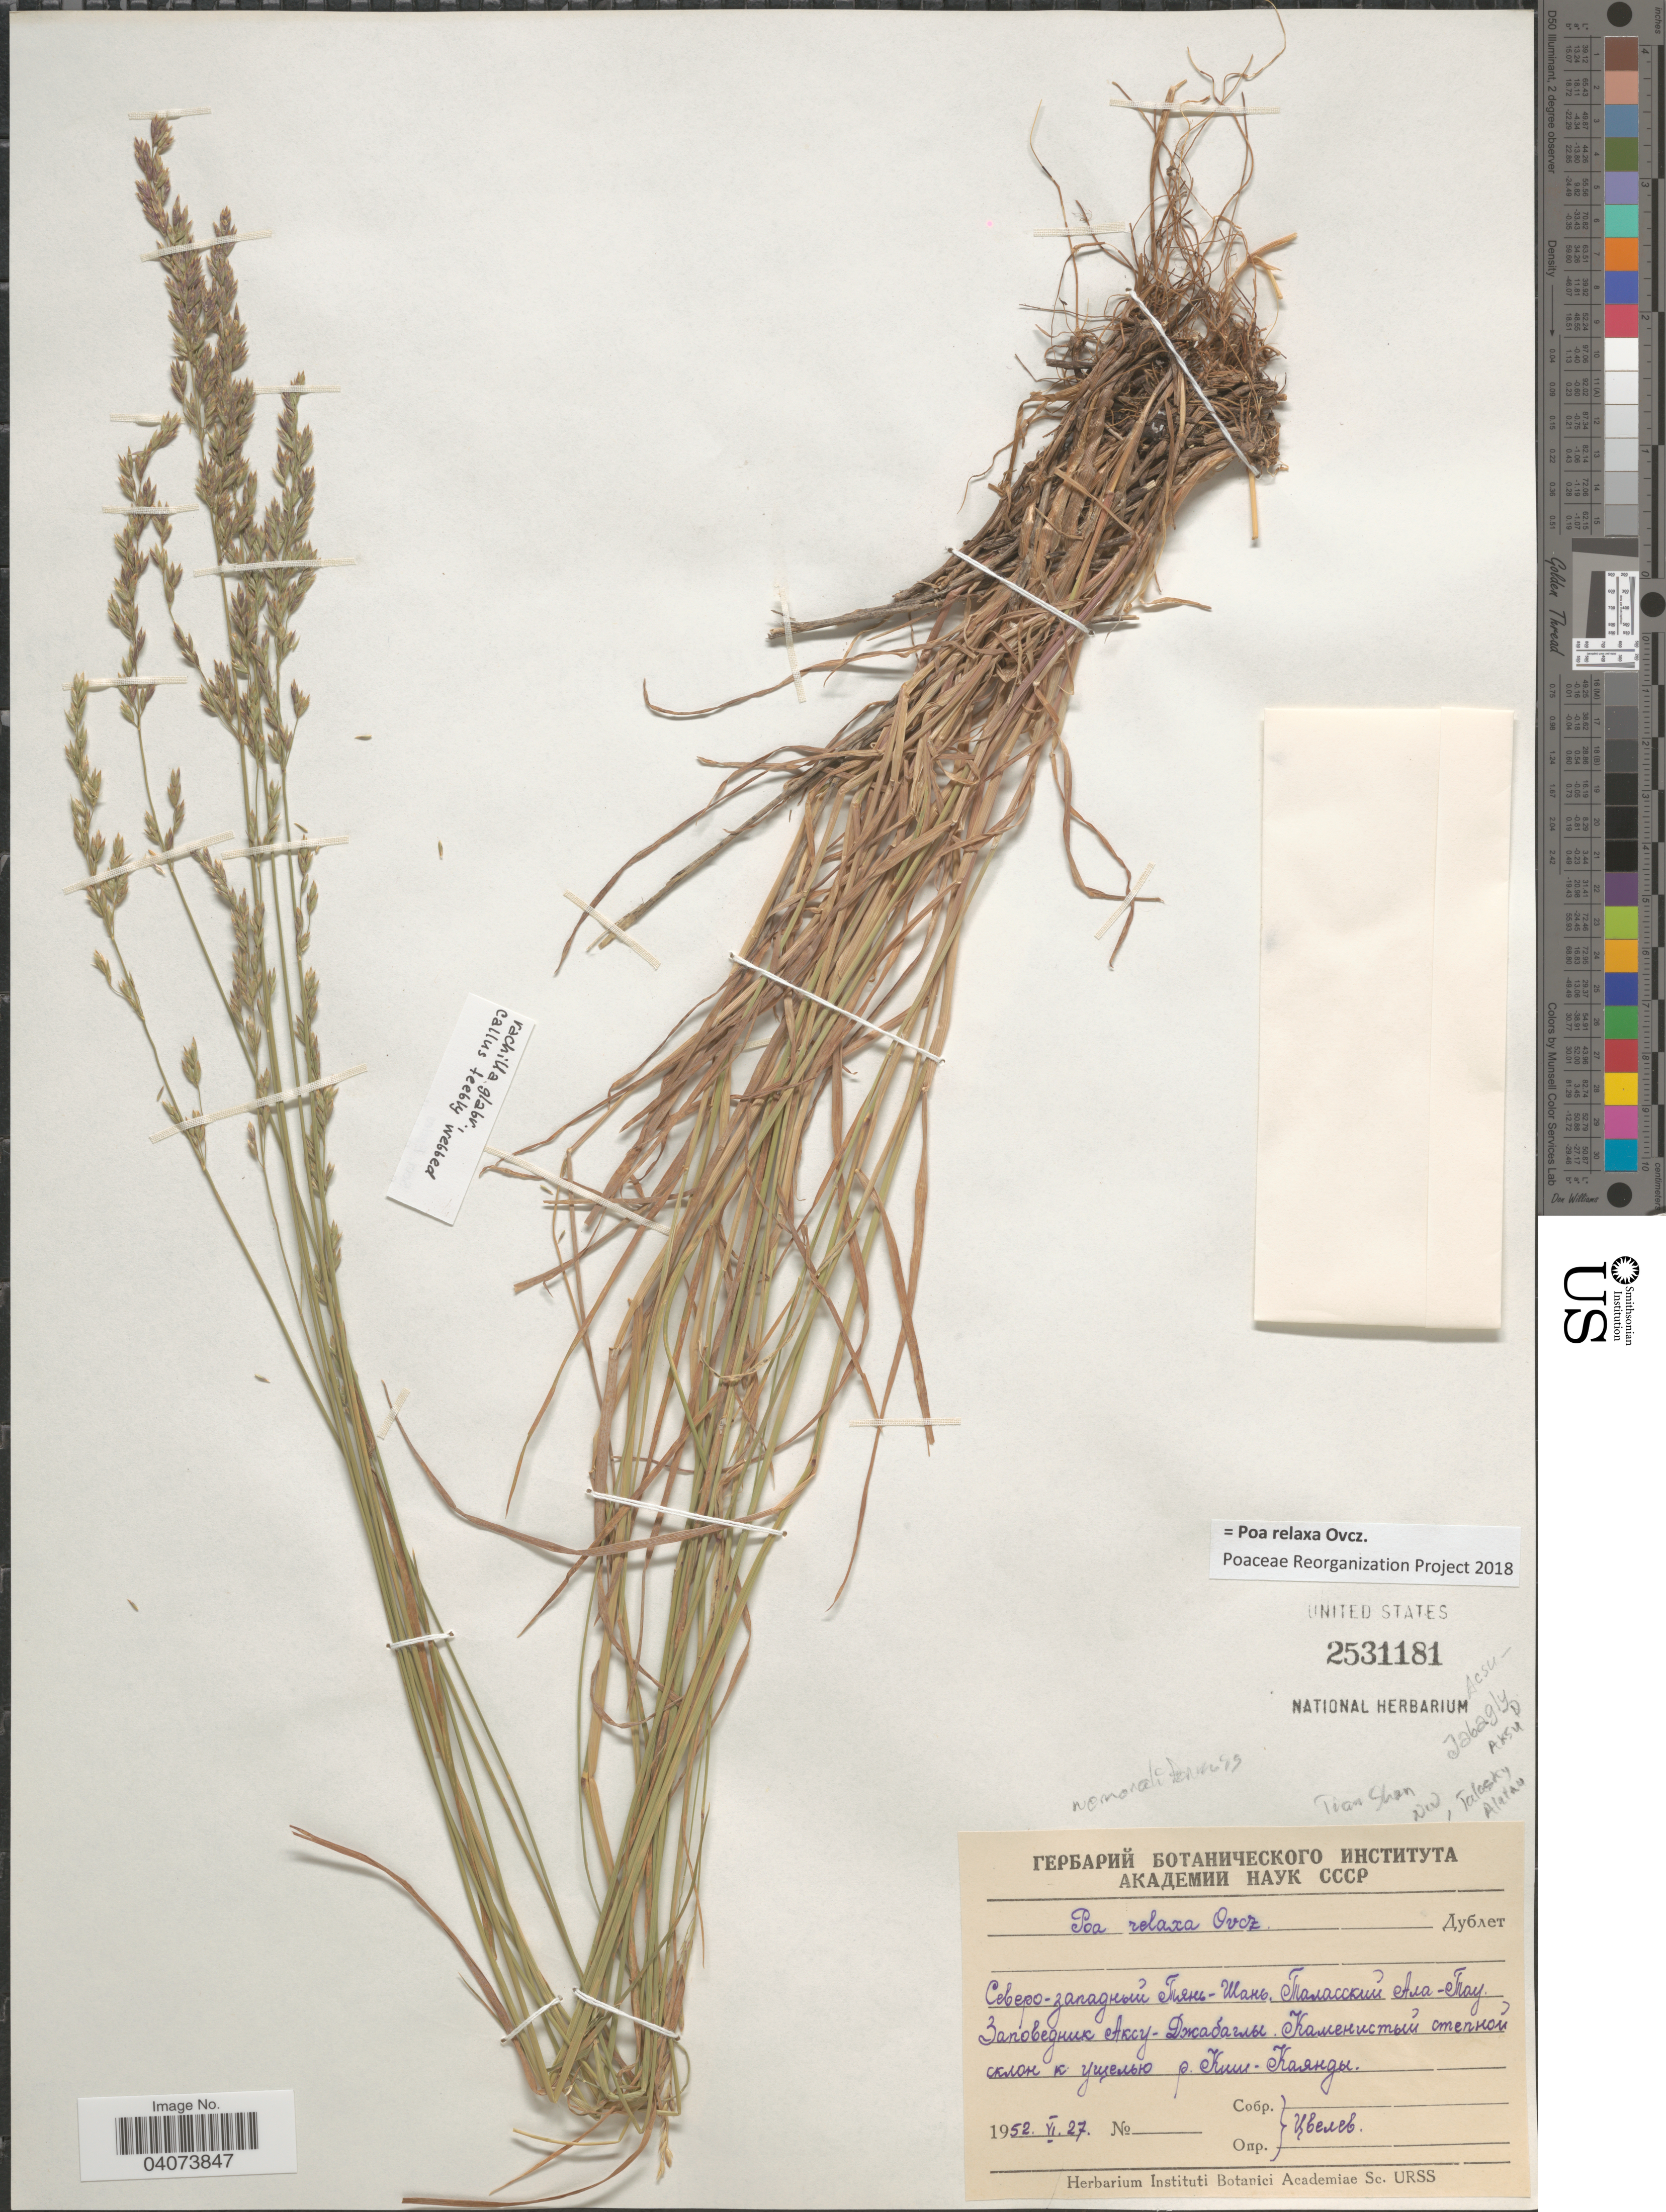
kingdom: Plantae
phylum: Tracheophyta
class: Liliopsida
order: Poales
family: Poaceae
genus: Poa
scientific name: Poa relaxa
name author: Ovcz.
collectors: Tsvelev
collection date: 1952-06-27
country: Kazakhstan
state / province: Zhambyl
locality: Tian Shan NW, Talasskiy Alatau. Aksy-Dzhabagly nature reserve. River Kish-Kayandy.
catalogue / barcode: US 2531181